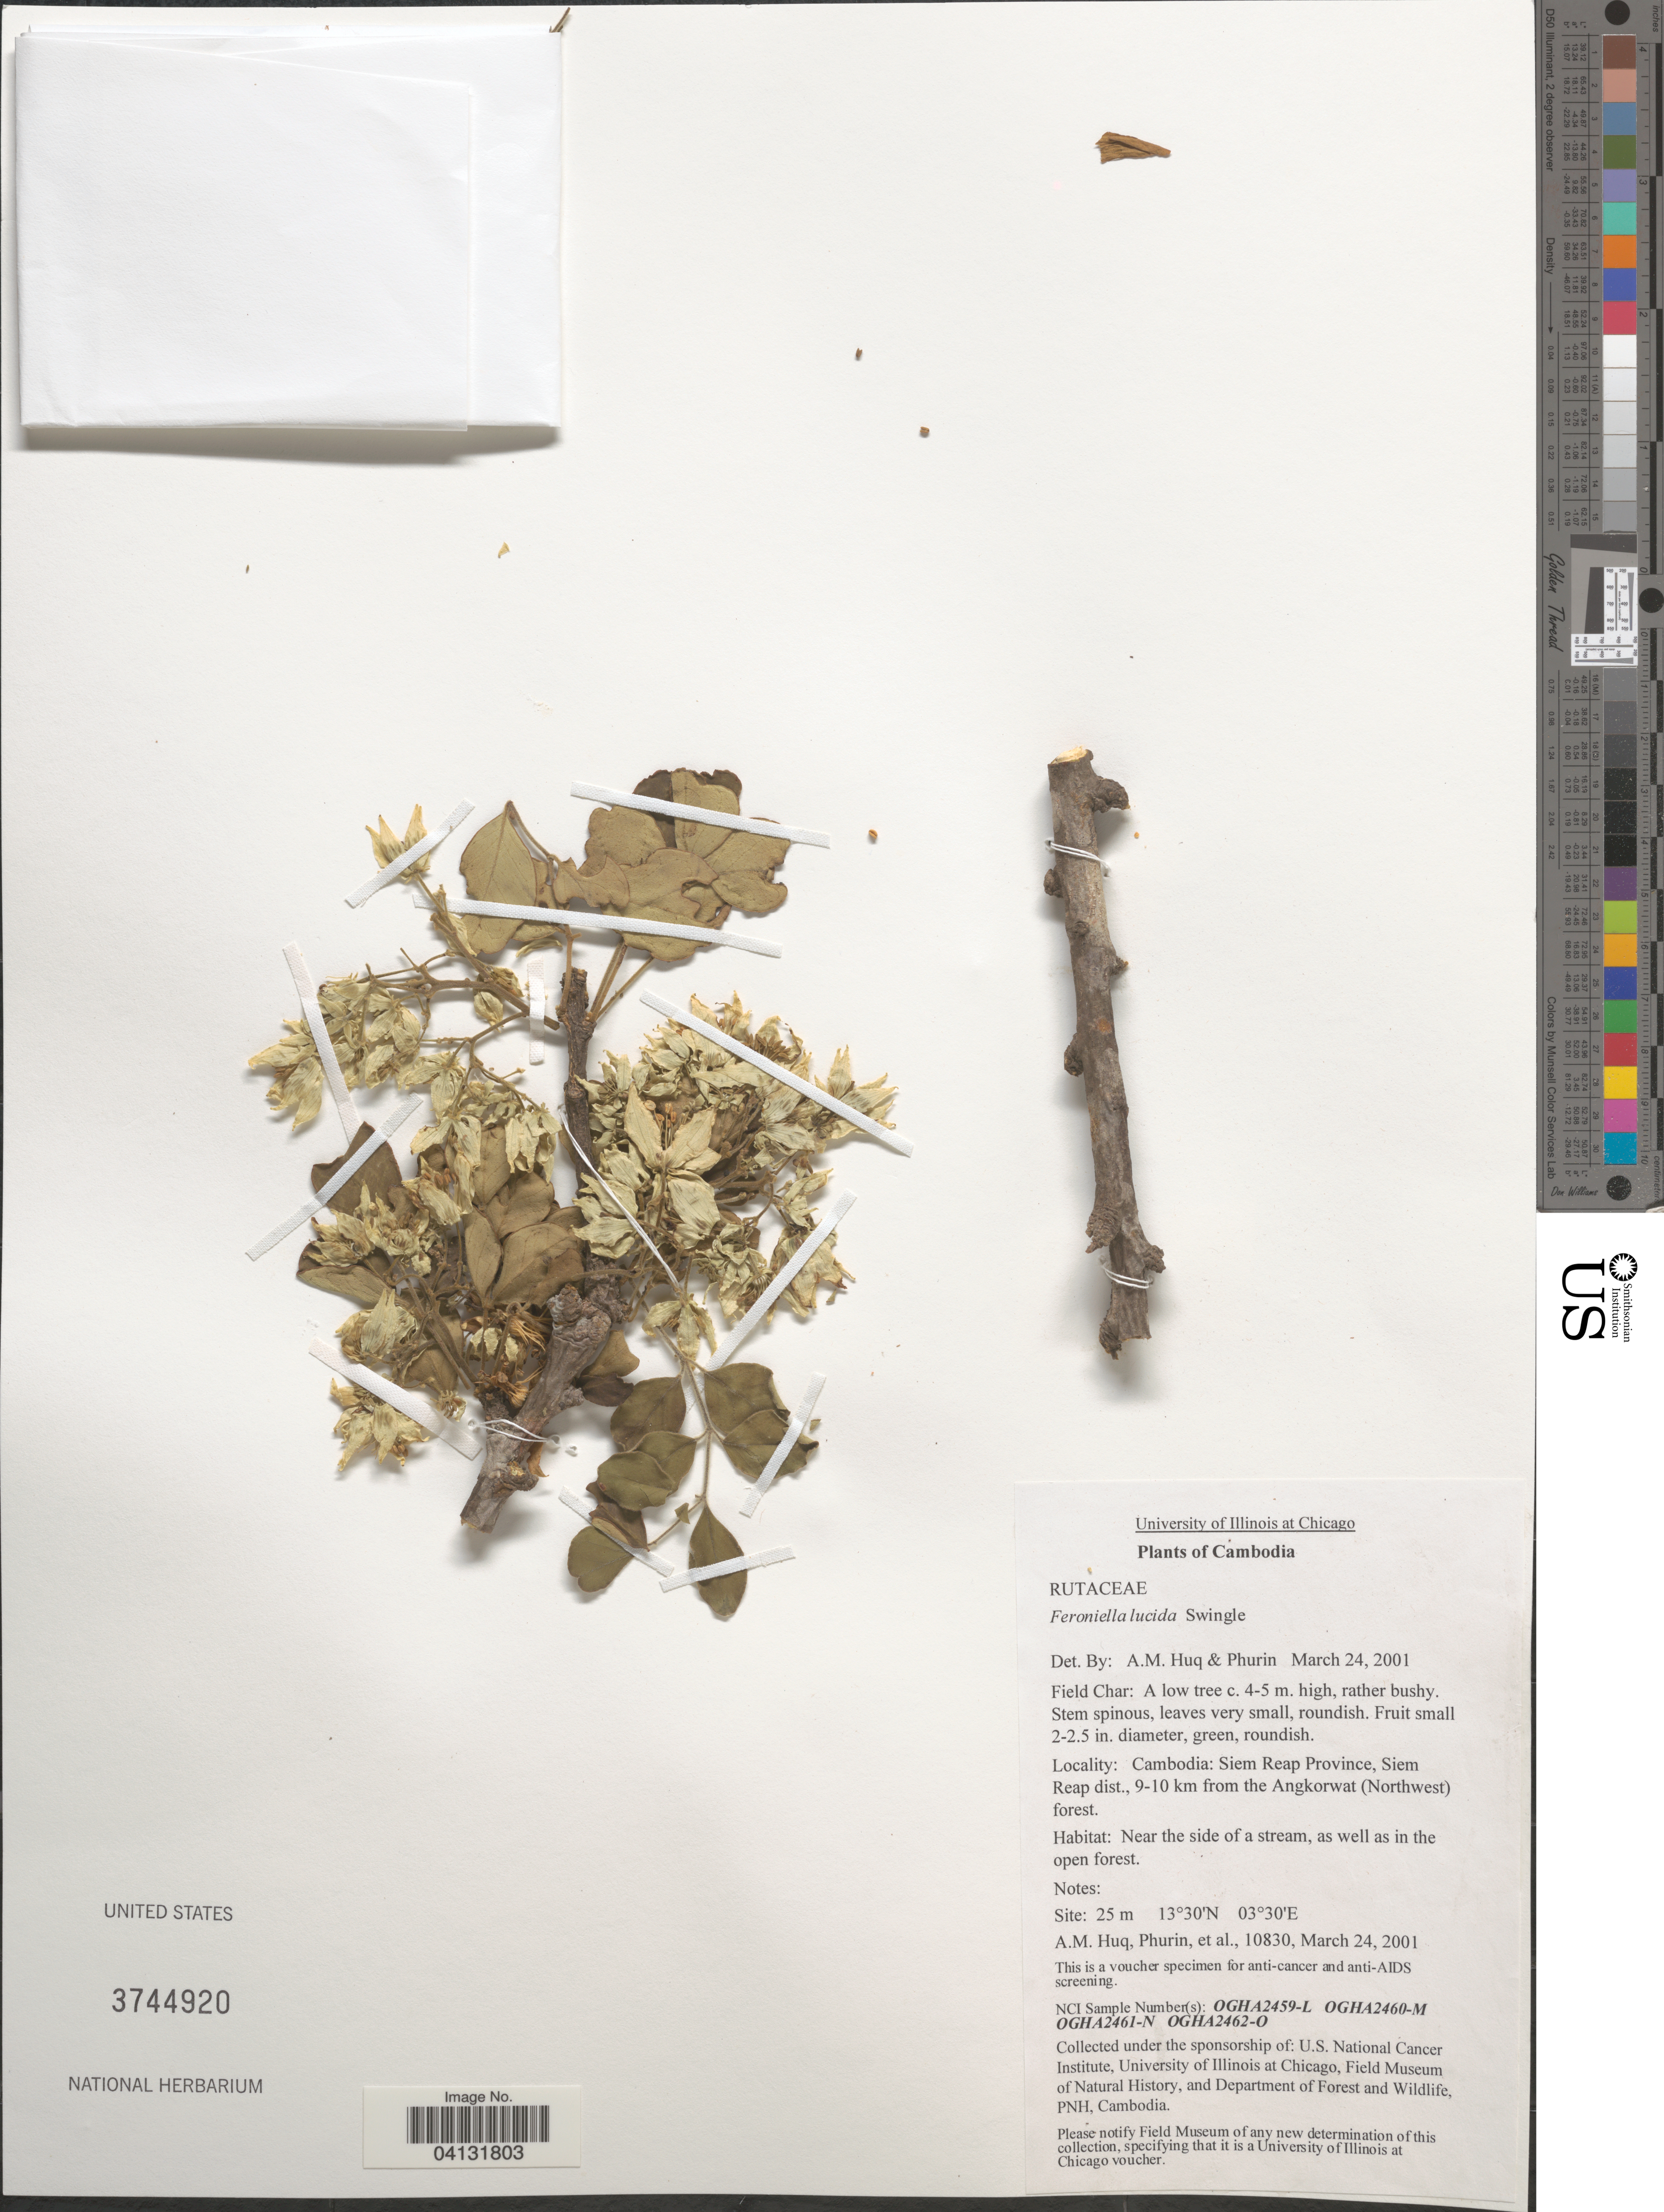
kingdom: Plantae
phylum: Tracheophyta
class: Magnoliopsida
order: Sapindales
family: Rutaceae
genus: Feroniella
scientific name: Feroniella lucida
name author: Swingle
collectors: A. M. Huq, -. Phurin & et al.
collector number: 10830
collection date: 2001-03-24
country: Cambodia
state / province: Siĕm Réab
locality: Siem Reap Province, Siem Reap dist., 9-10 km from the Angkorwat (Northwest) forest.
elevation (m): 25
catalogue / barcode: US 3744920